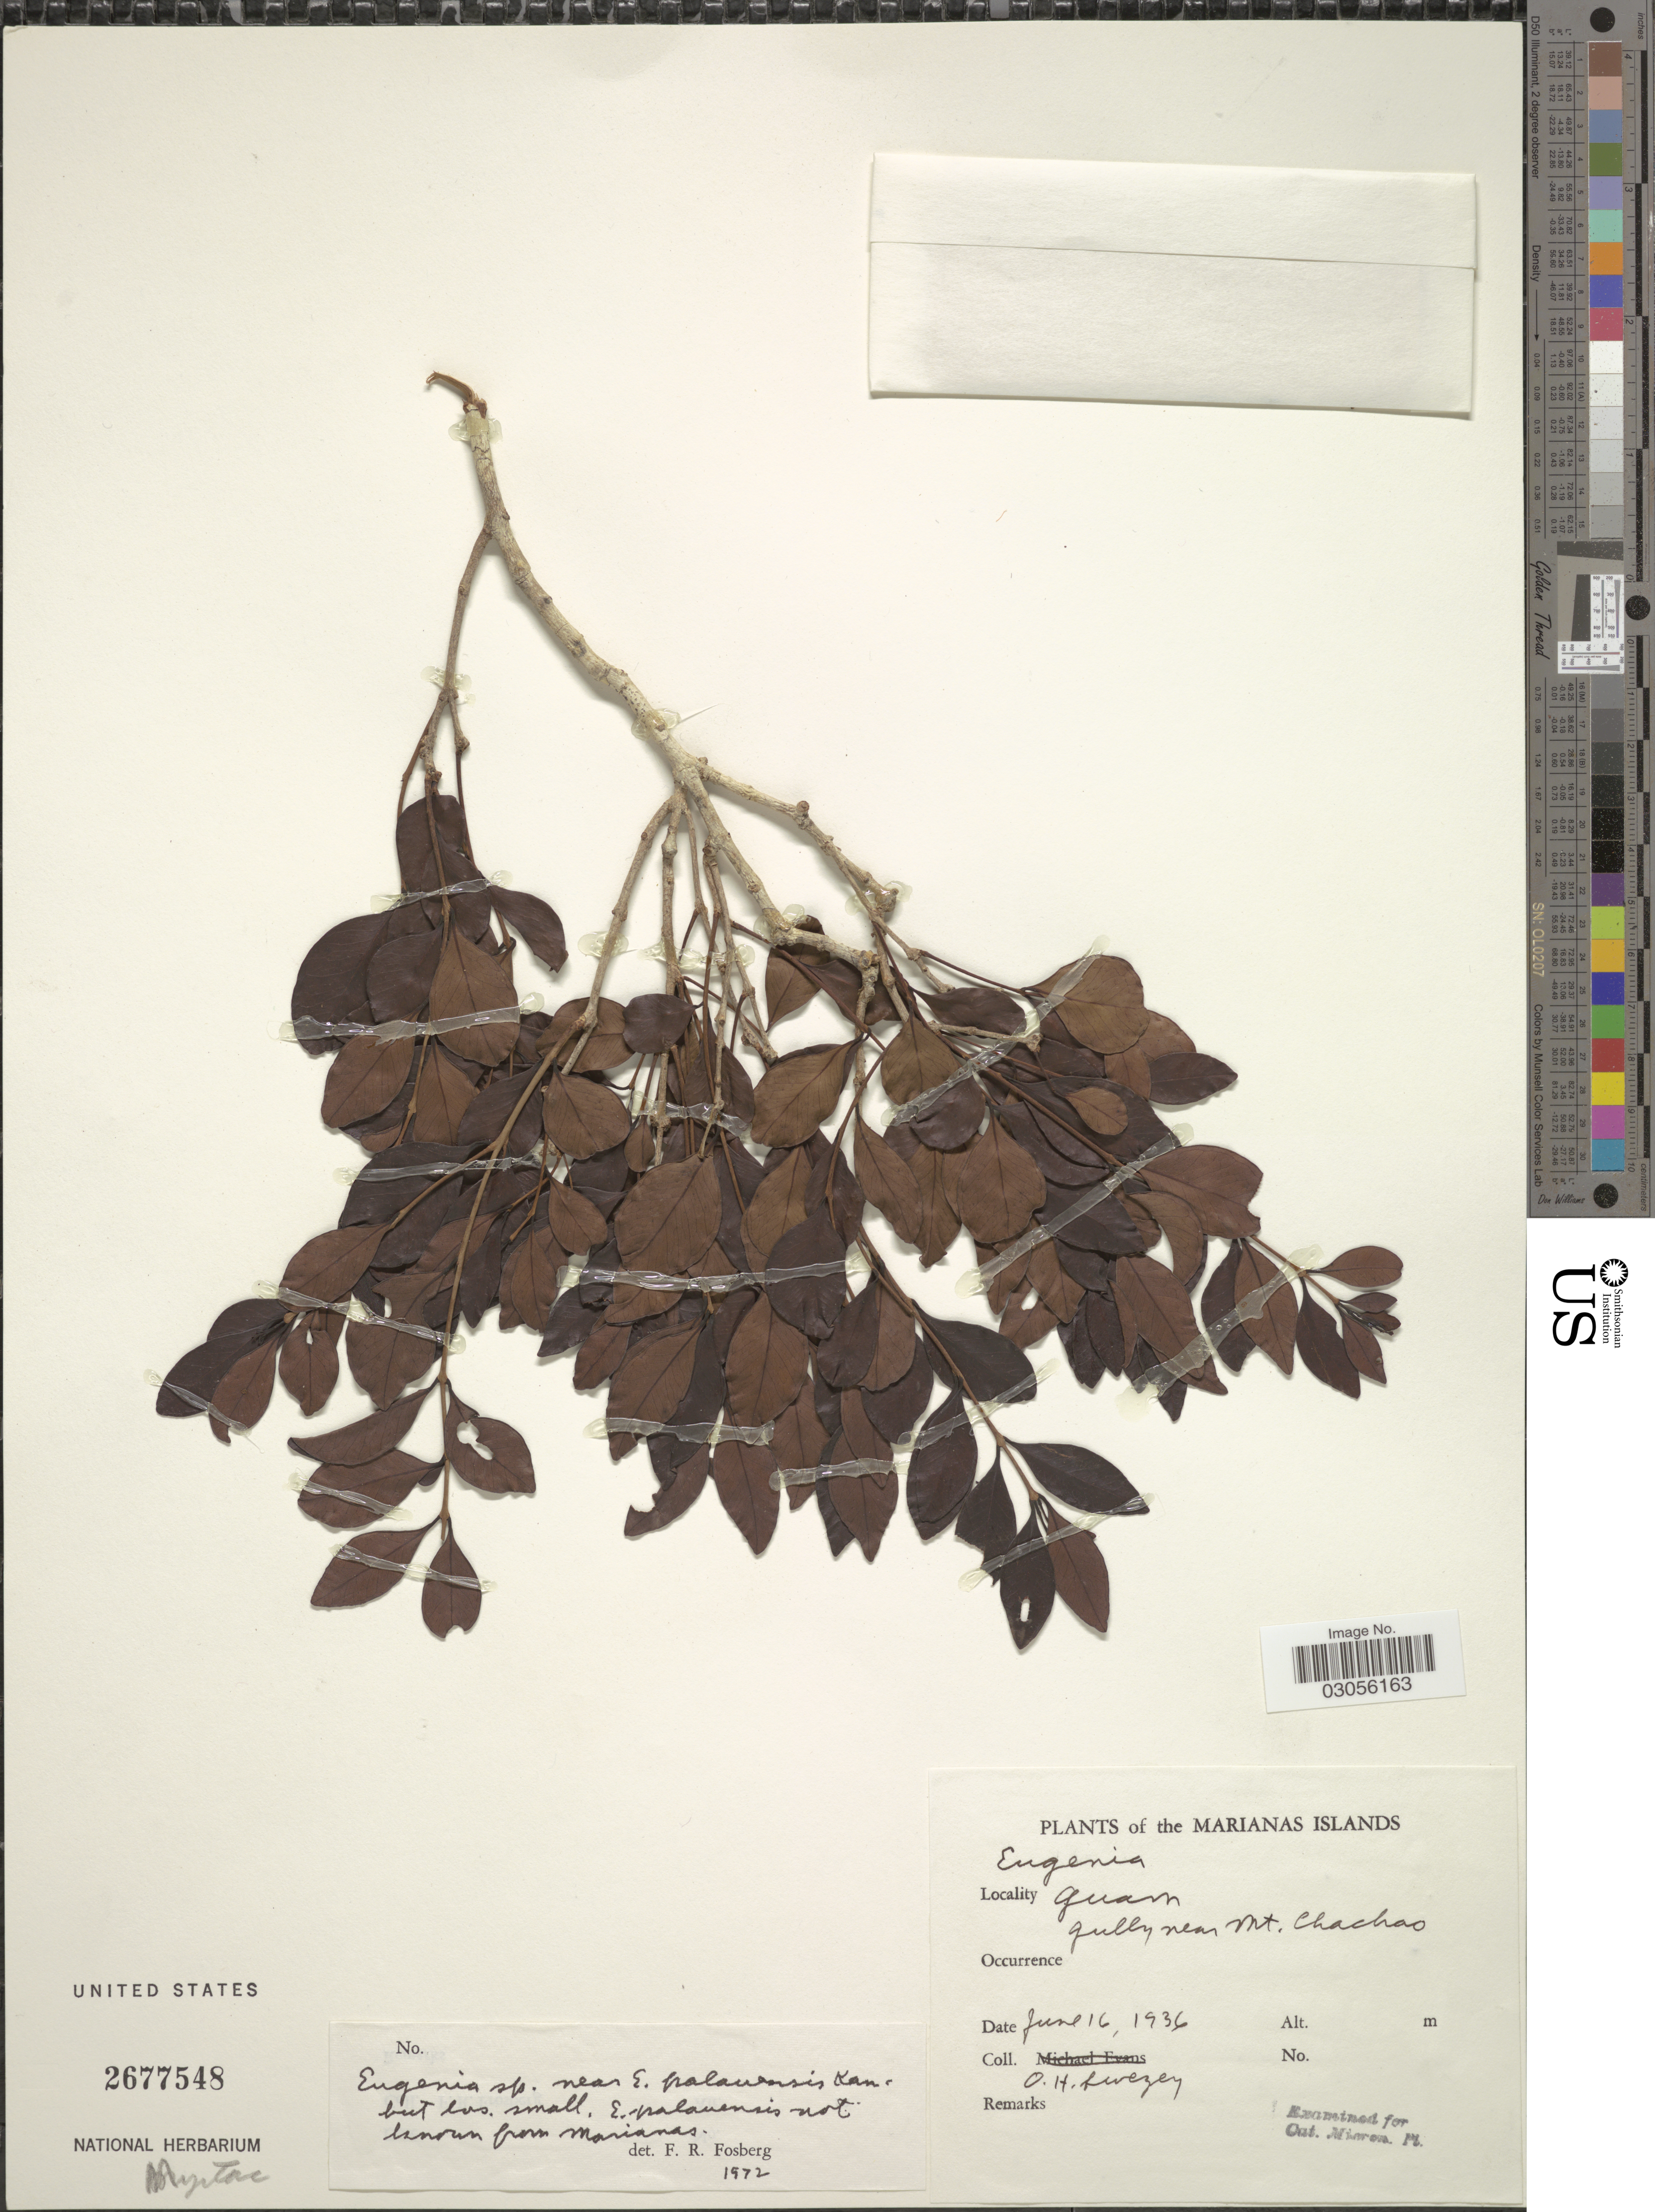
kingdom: Plantae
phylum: Tracheophyta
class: Magnoliopsida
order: Myrtales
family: Myrtaceae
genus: Eugenia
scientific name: Eugenia sp.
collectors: O. H. Swezey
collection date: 1936-06-16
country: Guam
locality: The Marianas Islands, Gully near Mt. Chachas.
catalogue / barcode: US 2677548